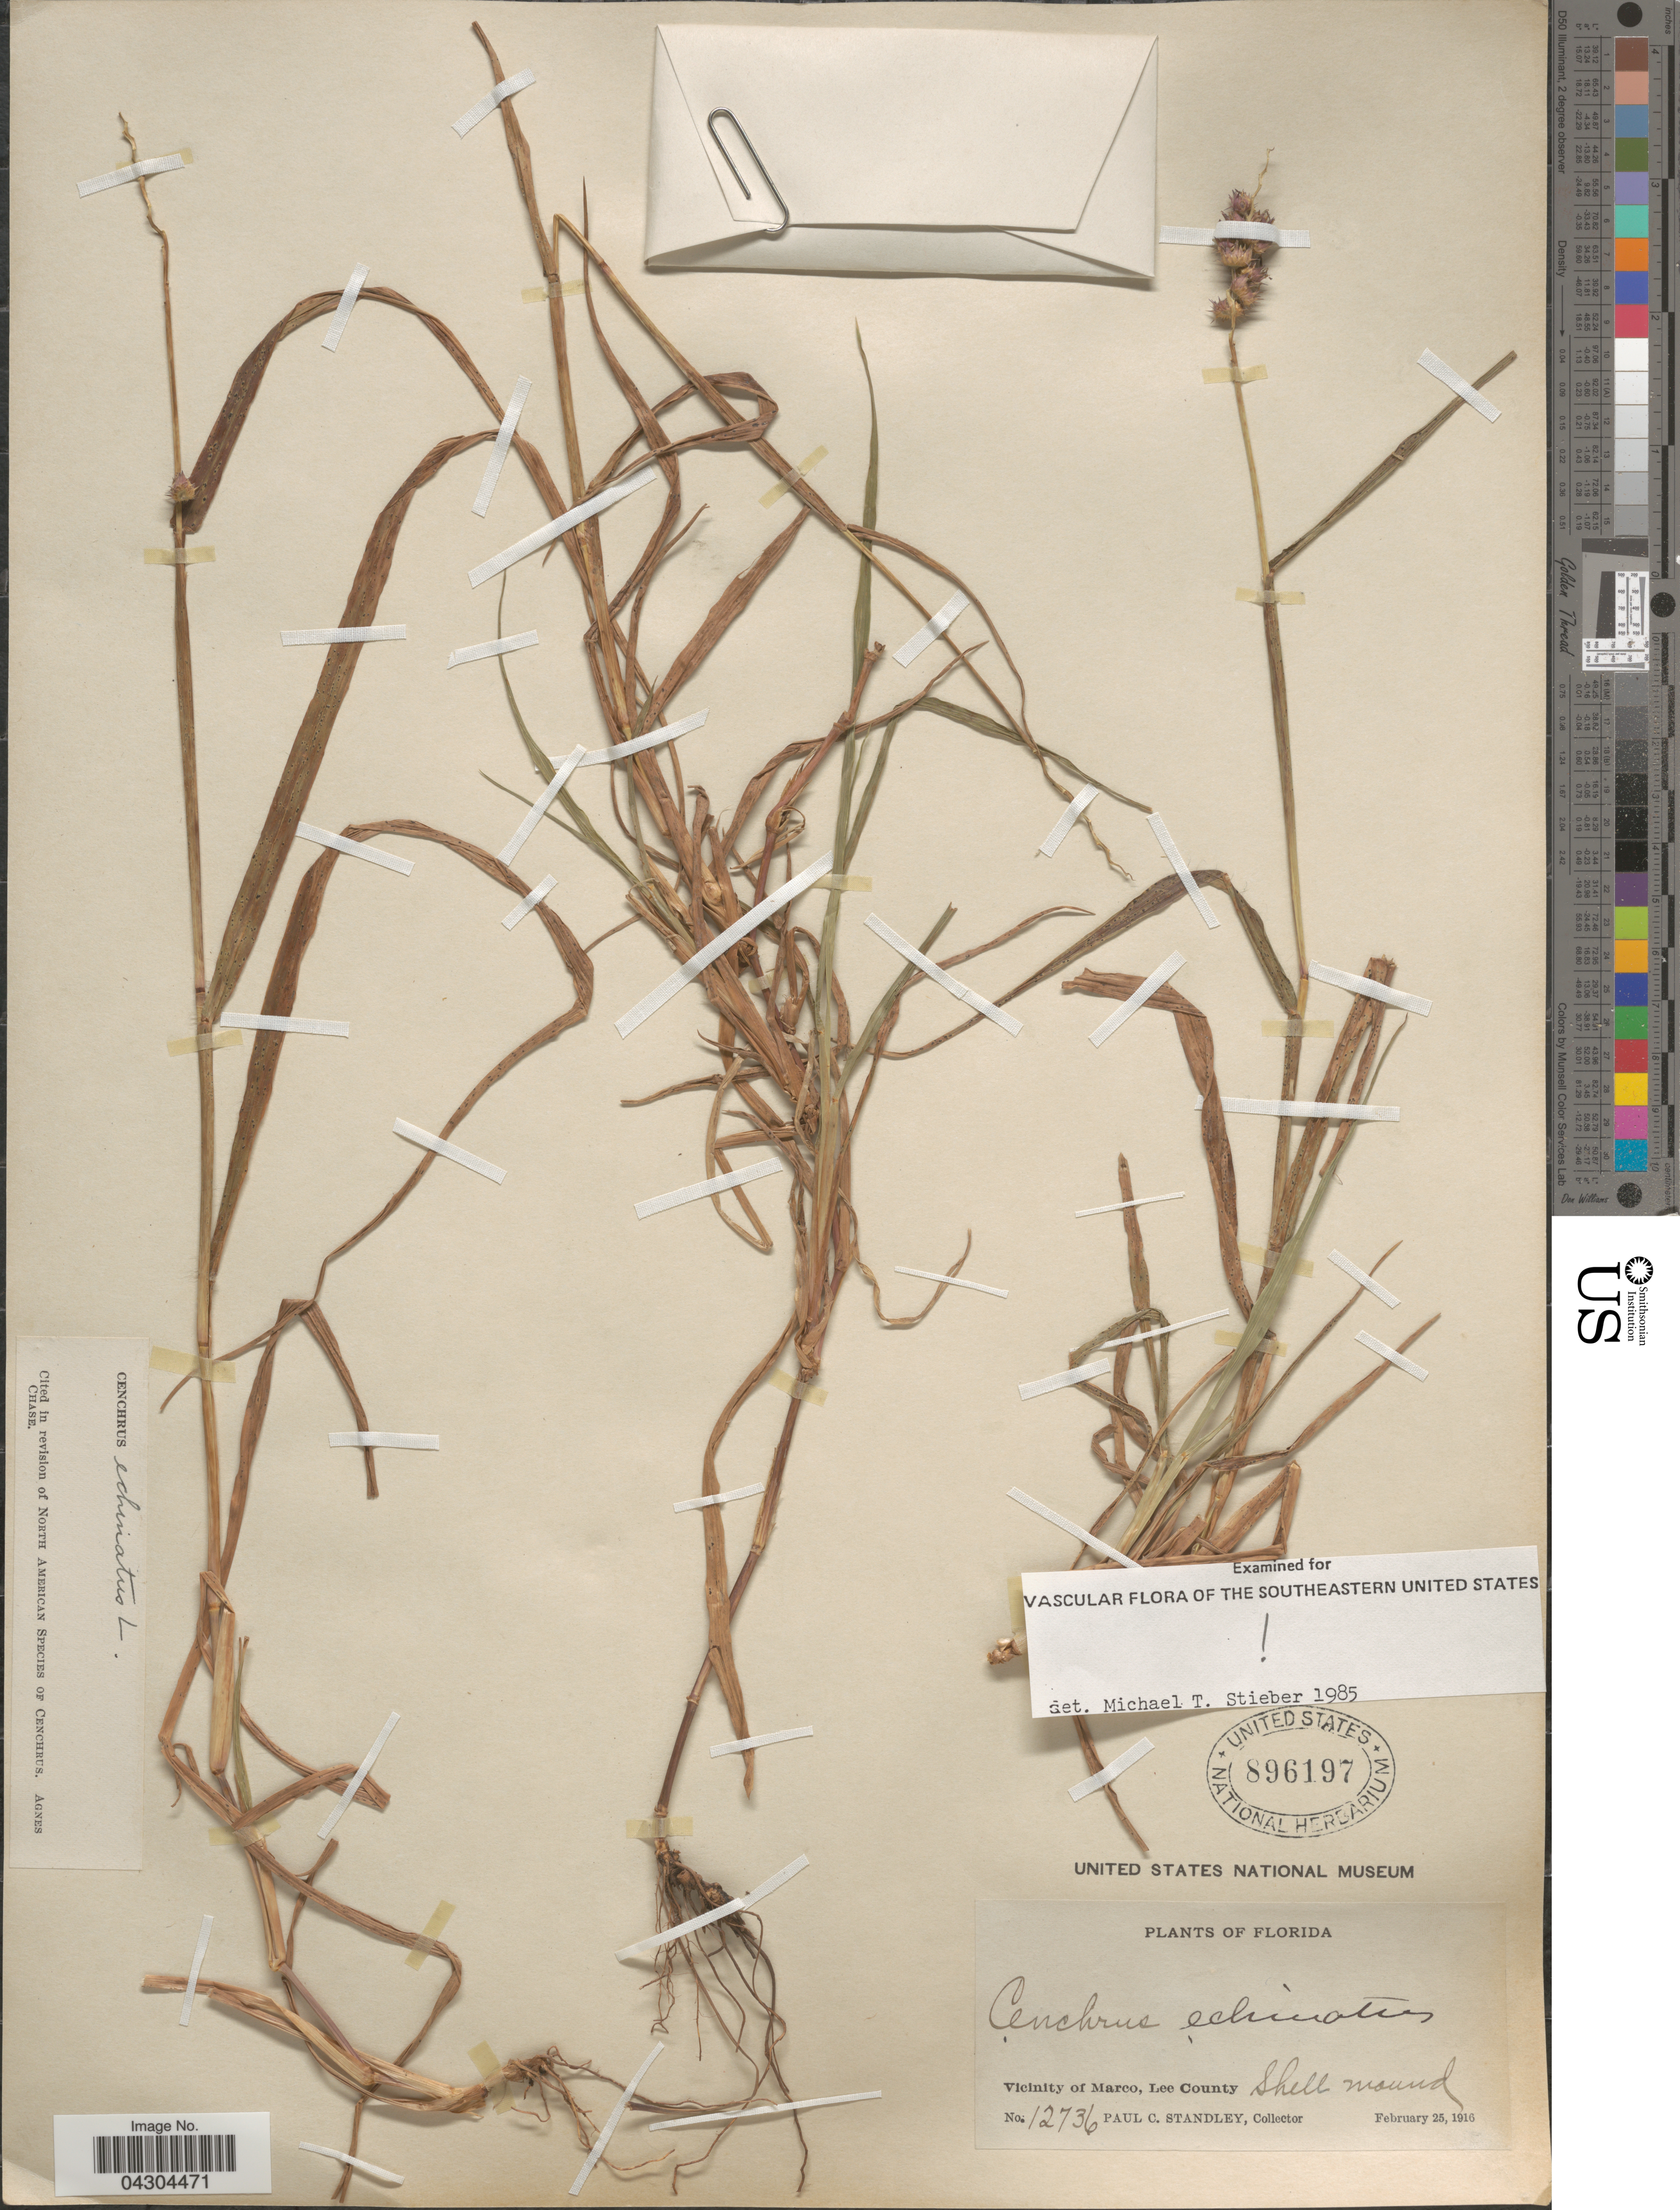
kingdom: Plantae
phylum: Tracheophyta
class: Liliopsida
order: Poales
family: Poaceae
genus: Cenchrus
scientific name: Cenchrus echinatus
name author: L.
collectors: P. C. Standley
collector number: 12736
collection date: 1916-02-25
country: United States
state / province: Florida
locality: Vicinity of Marco, Lee County Shell mound.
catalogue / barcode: US 896197